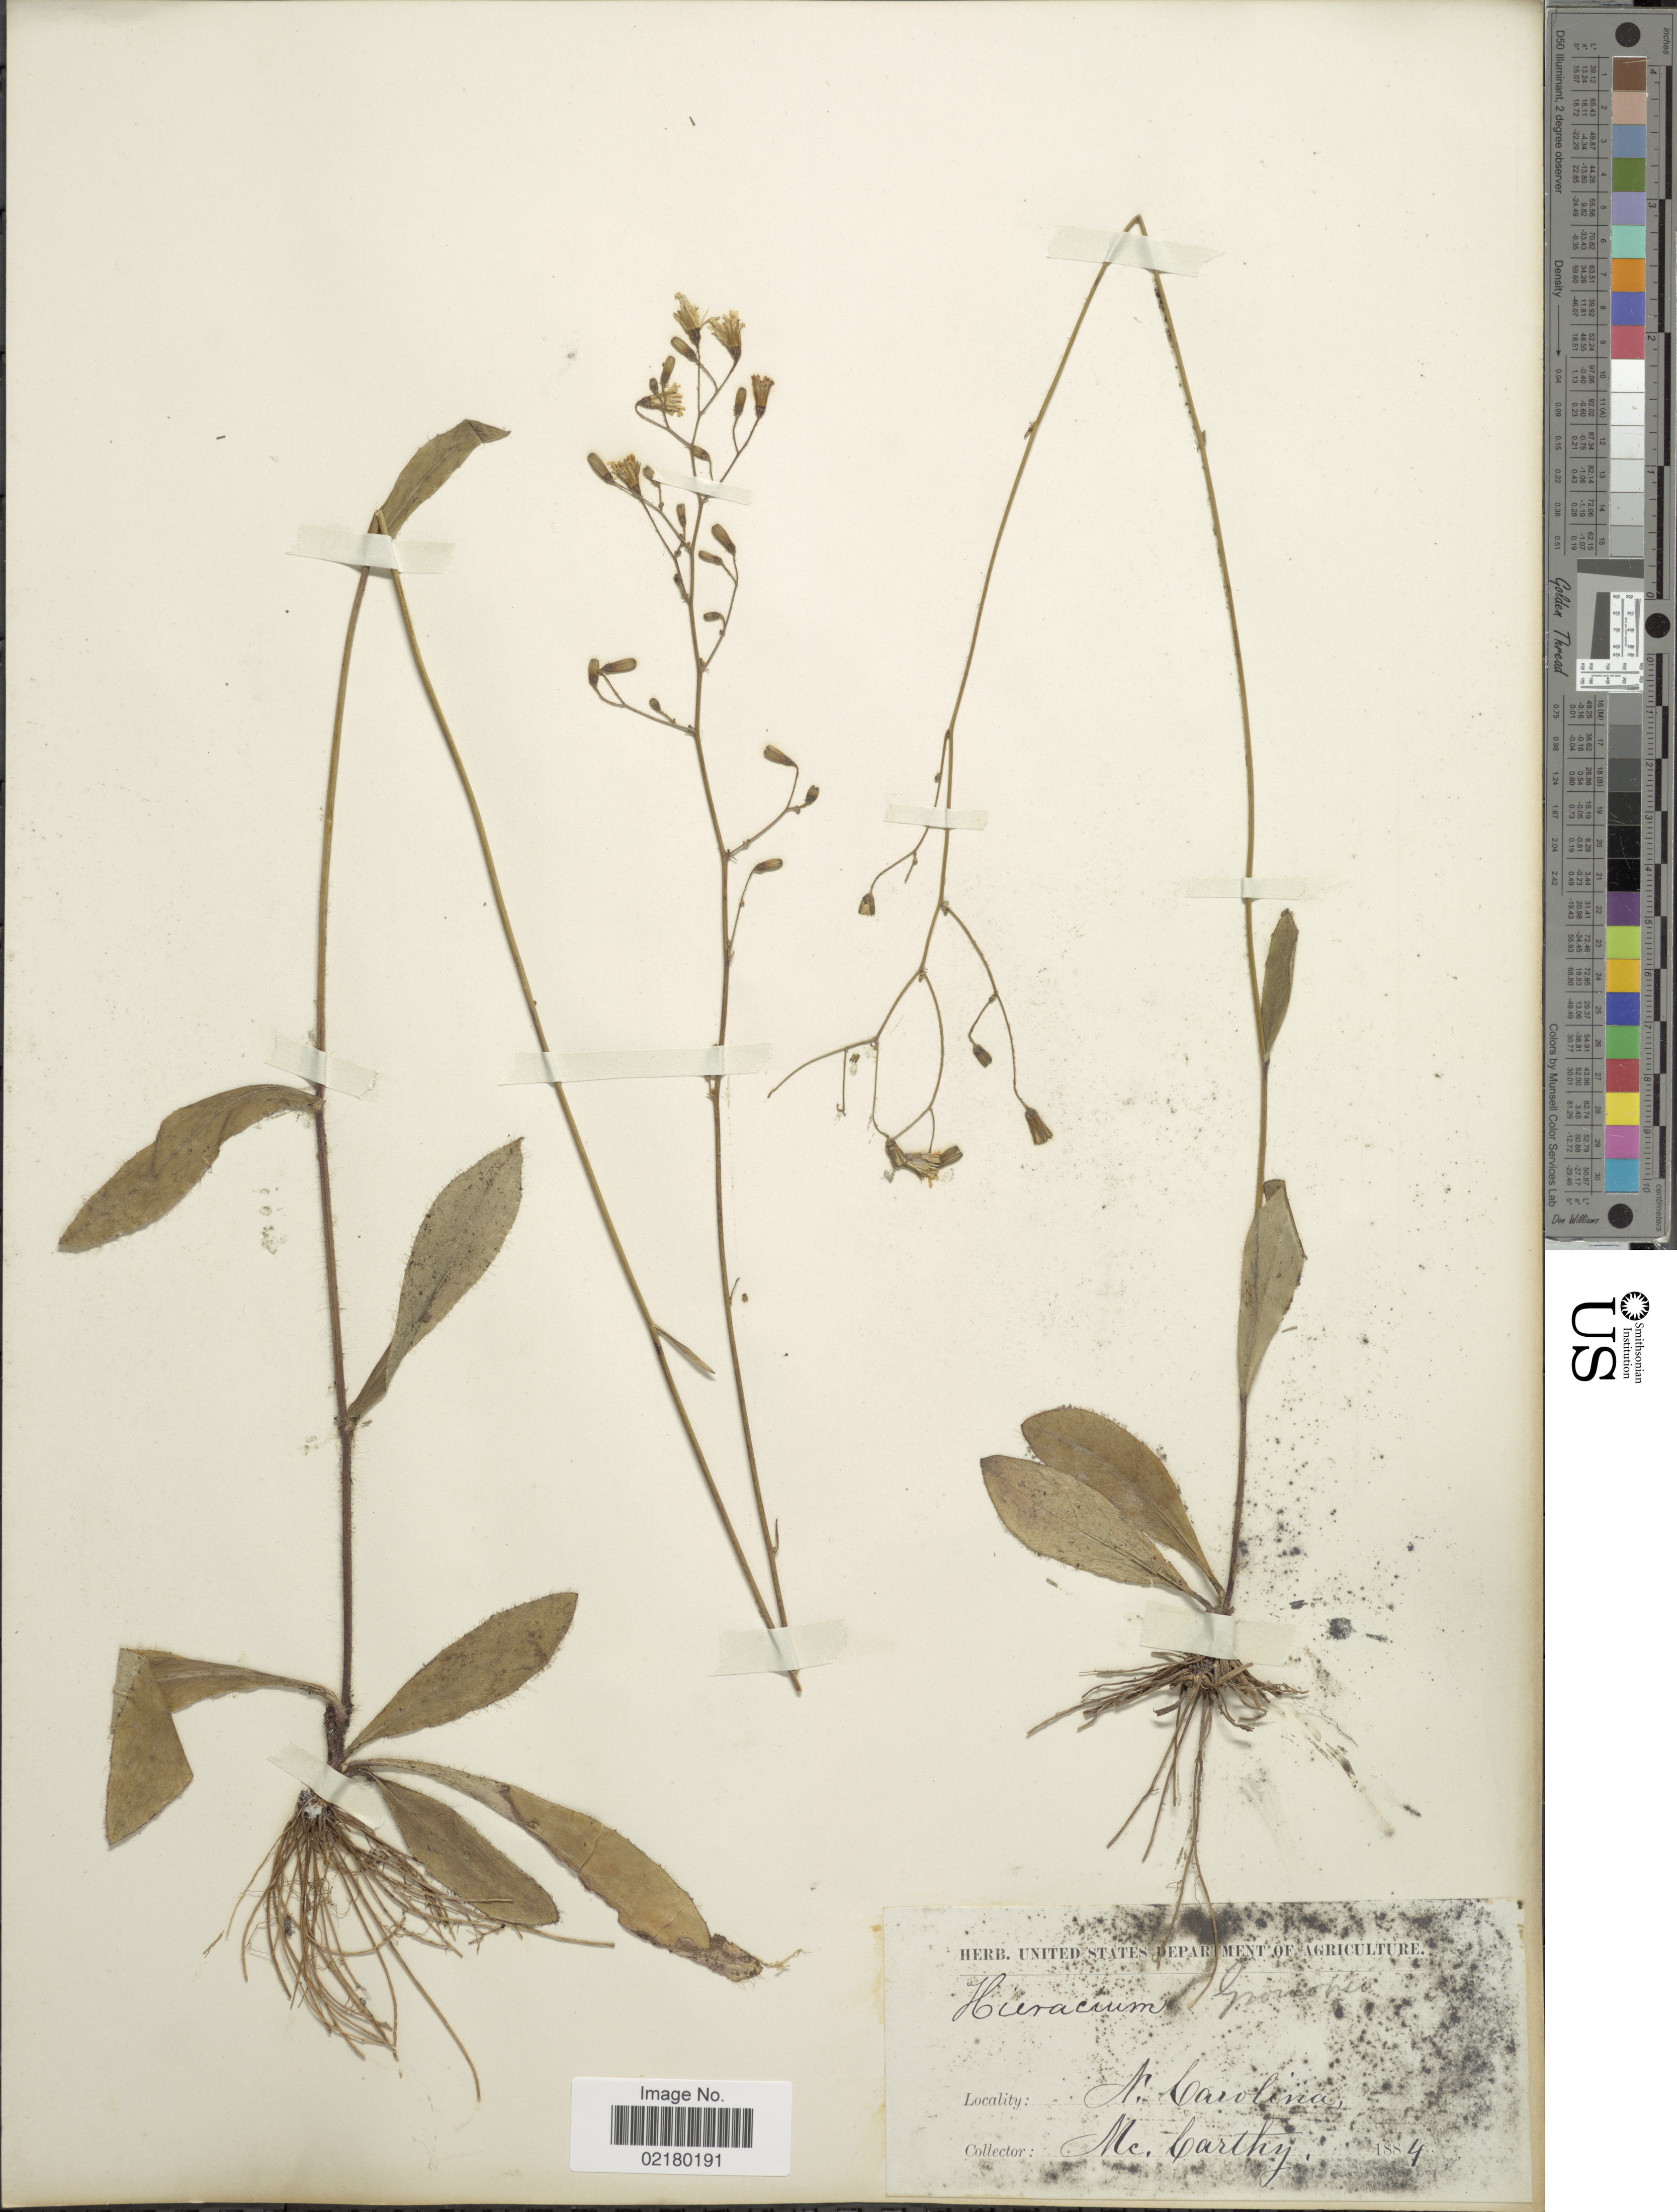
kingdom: Plantae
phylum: Tracheophyta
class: Magnoliopsida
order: Asterales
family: Asteraceae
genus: Hieracium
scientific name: Hieracium gronovii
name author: L.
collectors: -- McCarthy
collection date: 1884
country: United States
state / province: North Carolina